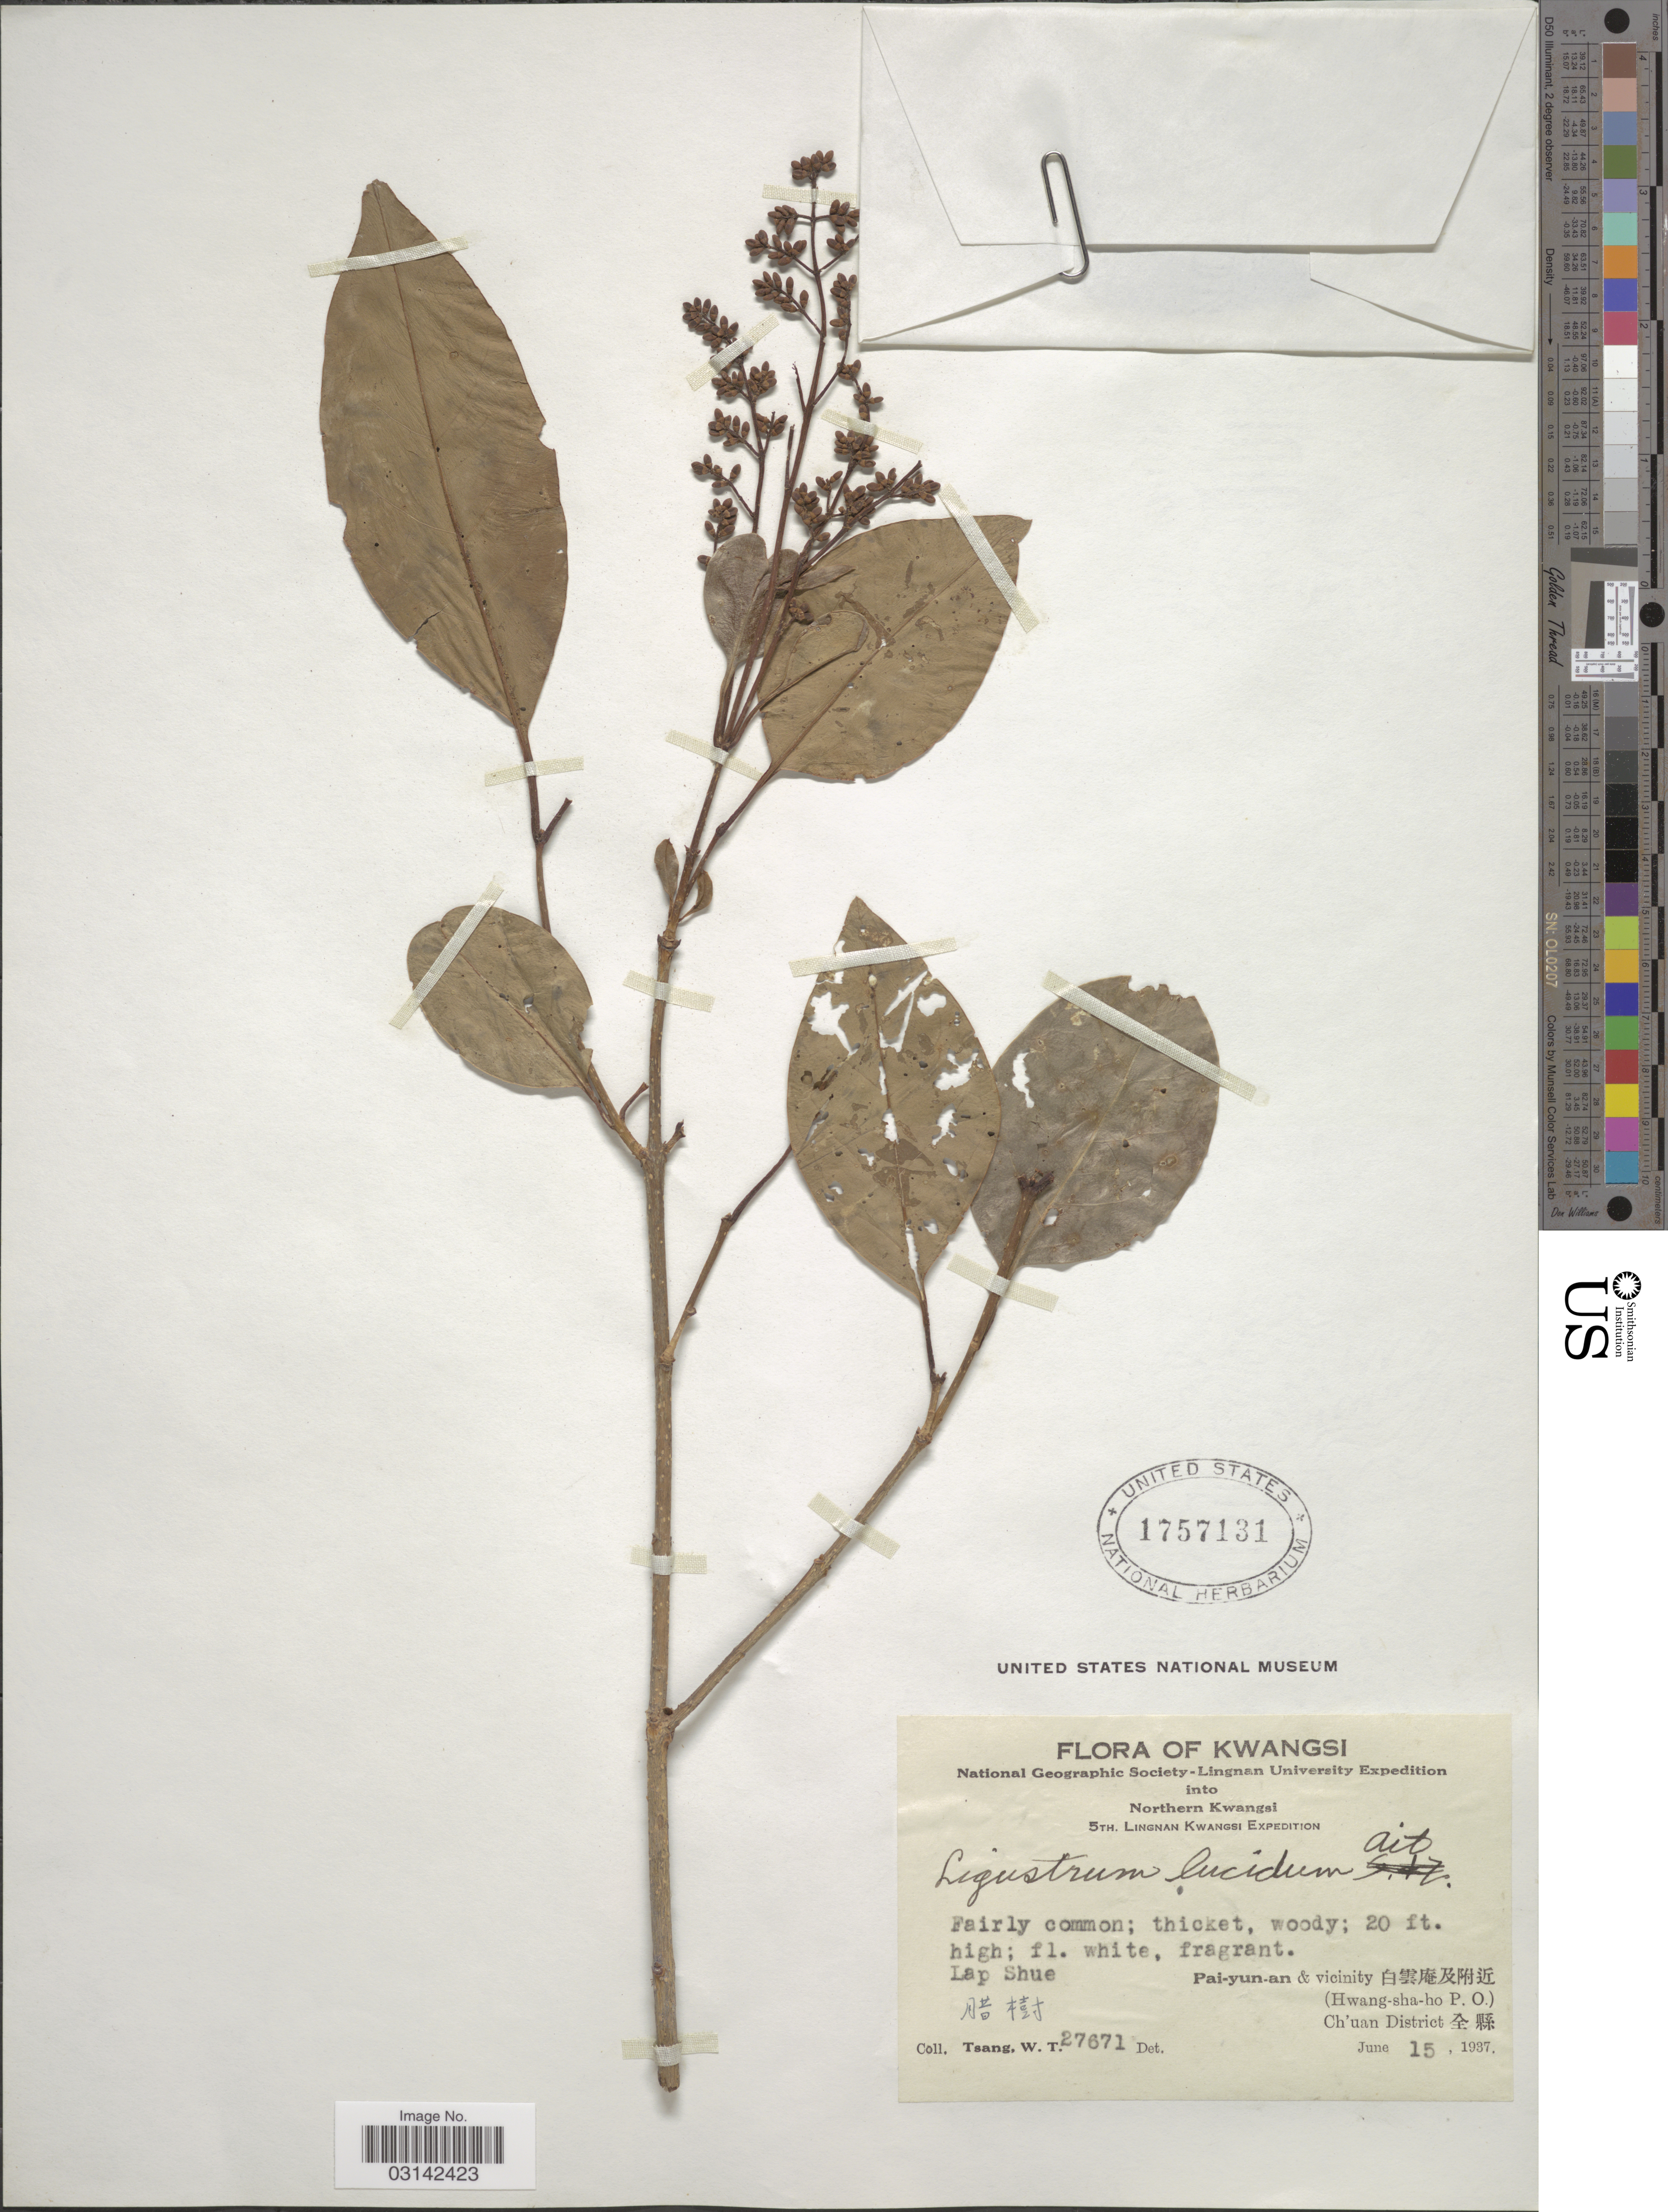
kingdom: Plantae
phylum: Tracheophyta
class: Magnoliopsida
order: Lamiales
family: Oleaceae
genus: Ligustrum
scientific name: Ligustrum lucidum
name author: W.T. Aiton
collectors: W. T. Tsang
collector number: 27671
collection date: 1937-06-15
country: China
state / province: Guangxi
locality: Kwangsi, Northern Kwangsi, Lap Shue, Pai-yun-an & vicinity (Hwang-sha-ho P.O.) Ch'uan District.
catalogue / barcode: US 1757131